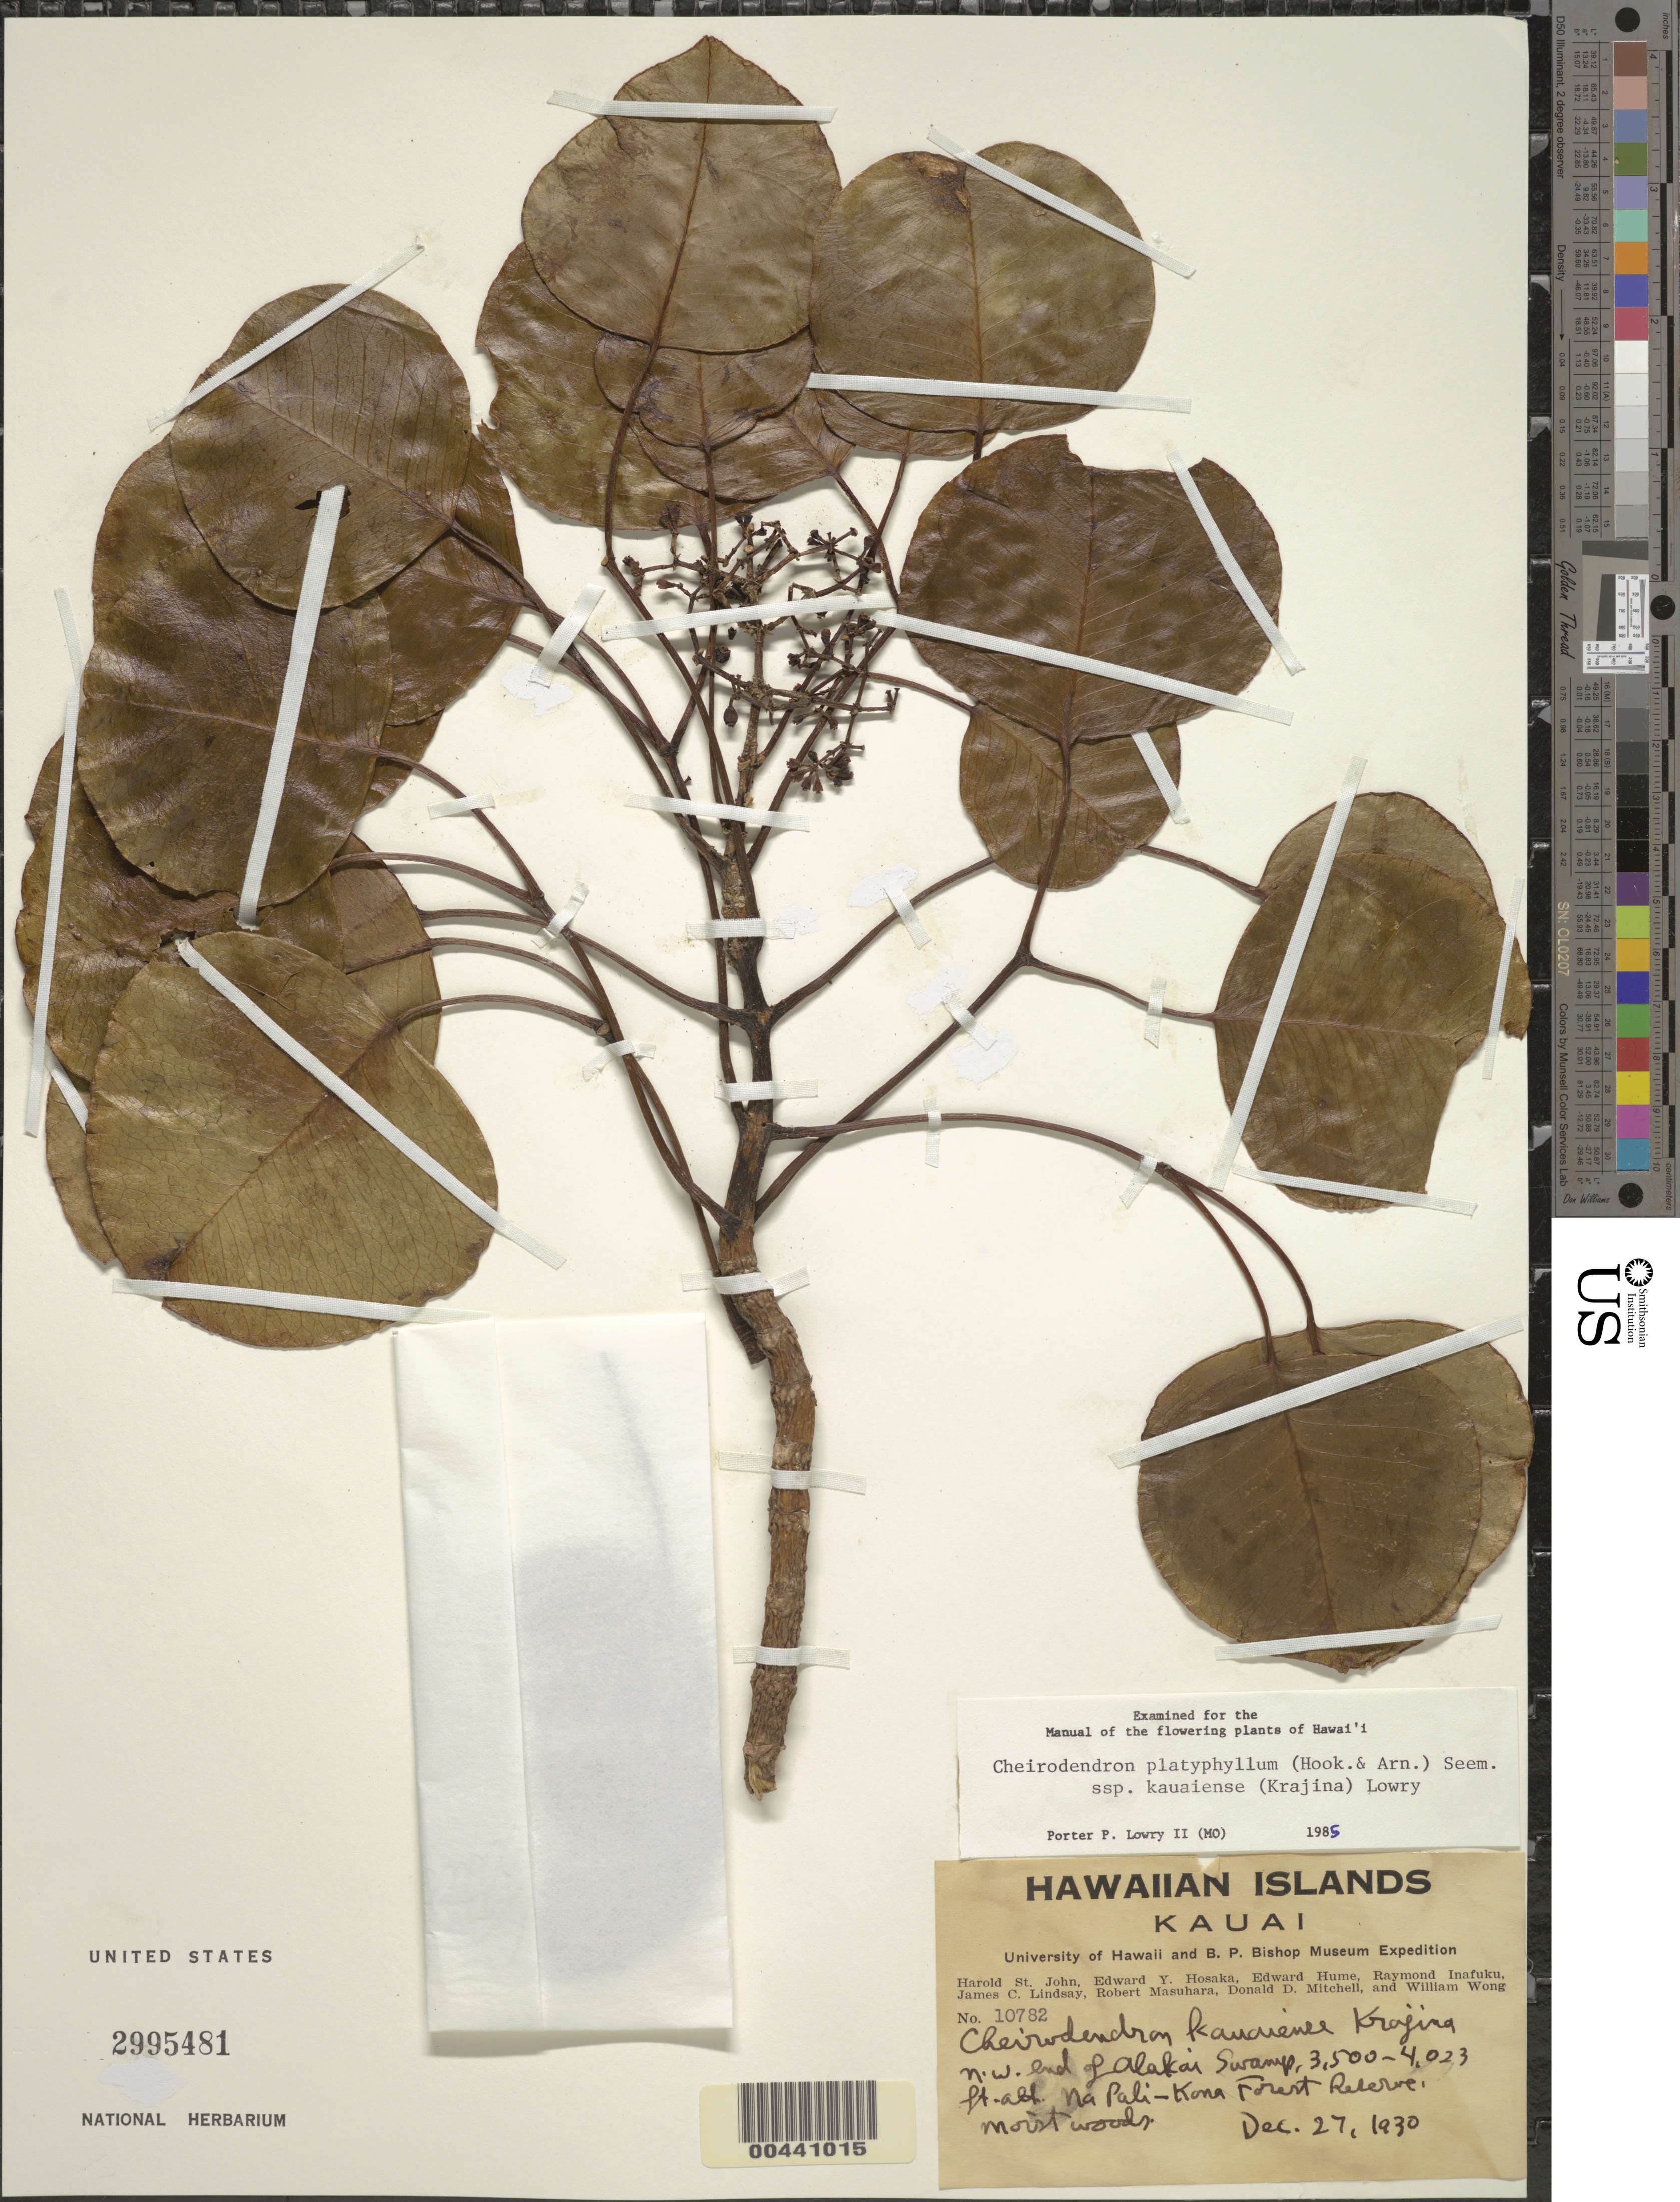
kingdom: Plantae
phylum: Tracheophyta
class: Magnoliopsida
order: Apiales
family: Araliaceae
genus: Cheirodendron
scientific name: Cheirodendron platyphyllum subsp. kauaiense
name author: (Krajina) Lowry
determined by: Lowry, P. P., (MO), Missouri Botanical Garden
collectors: H. St. John, E. Y. Hosaka, E. Hume & R. Inafuku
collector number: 10782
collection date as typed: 27 Dec 1930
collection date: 1930-12-27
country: United States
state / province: Hawaii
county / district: Kauai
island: Kaua'i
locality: NW end of Alakai Swamp, Na Pali-Kona Forest Reserve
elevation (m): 1067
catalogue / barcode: US 2995481